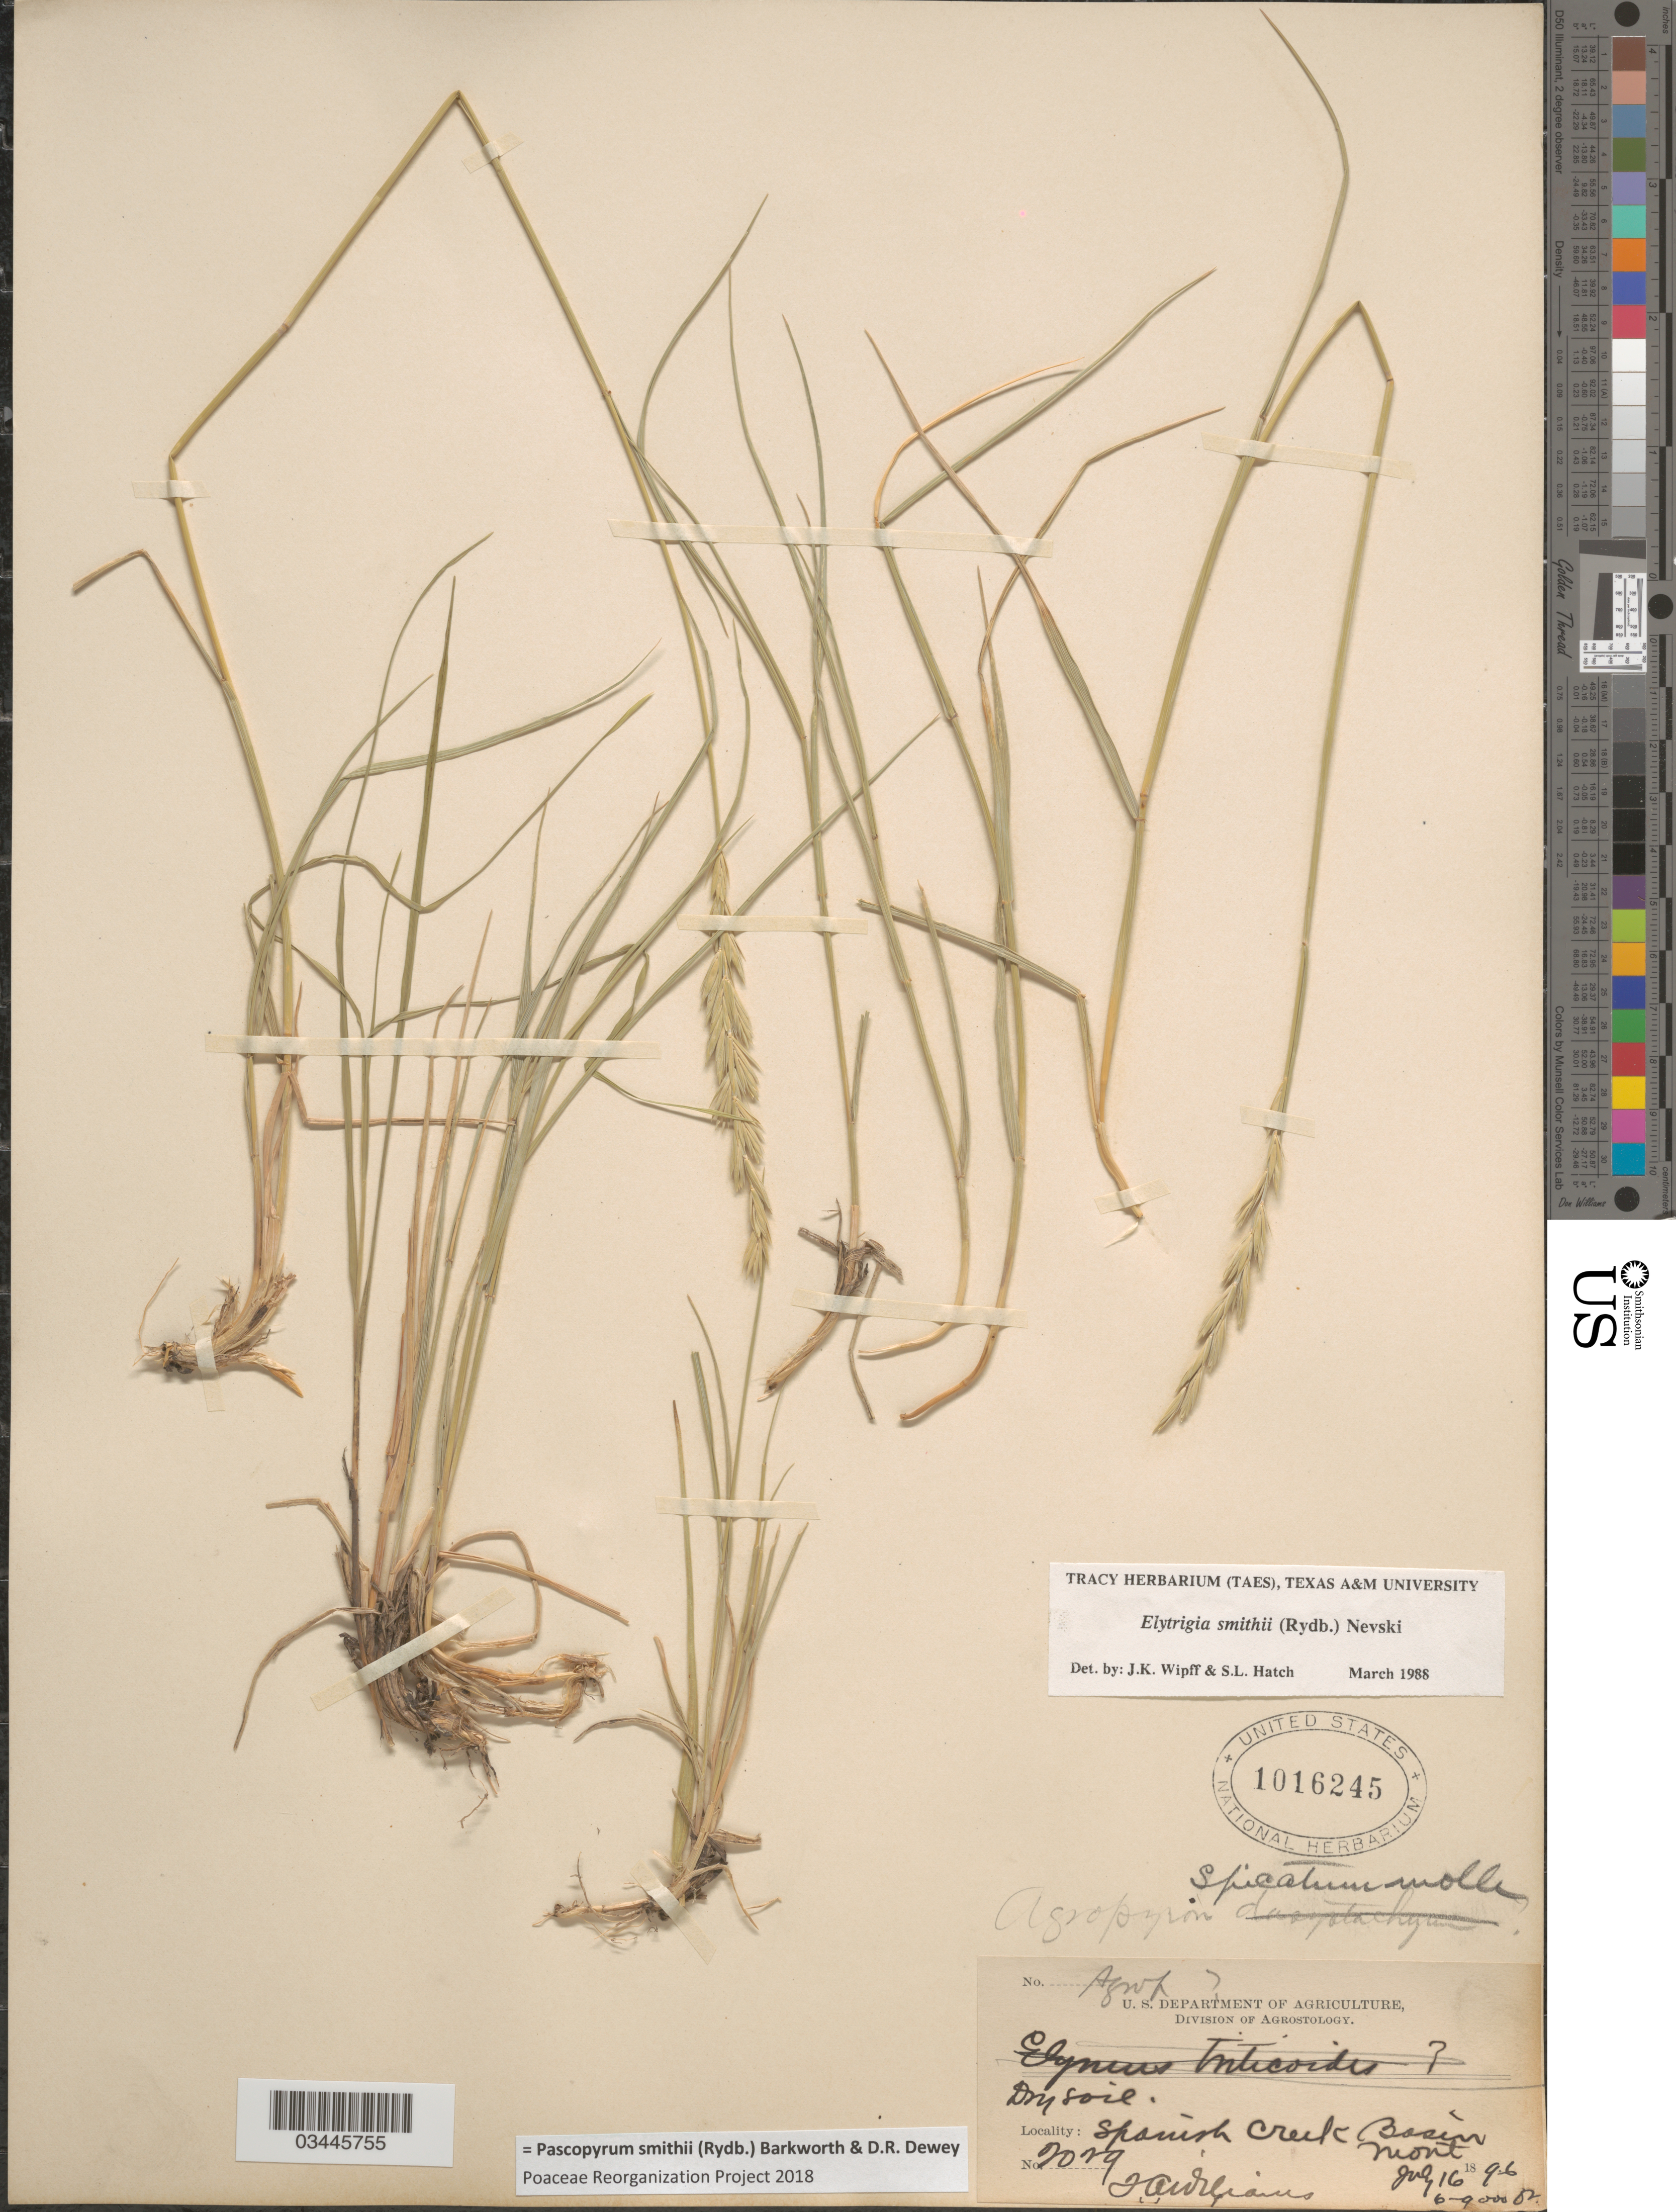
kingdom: Plantae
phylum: Tracheophyta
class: Liliopsida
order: Poales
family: Poaceae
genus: Pascopyrum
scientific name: Pascopyrum smithii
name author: (Rydb.) Barkworth & Dewey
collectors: T. Williams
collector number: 2029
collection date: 1896-07-16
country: United States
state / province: Montana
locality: Spanish Creek Basin.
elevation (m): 1829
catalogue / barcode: US 1016245